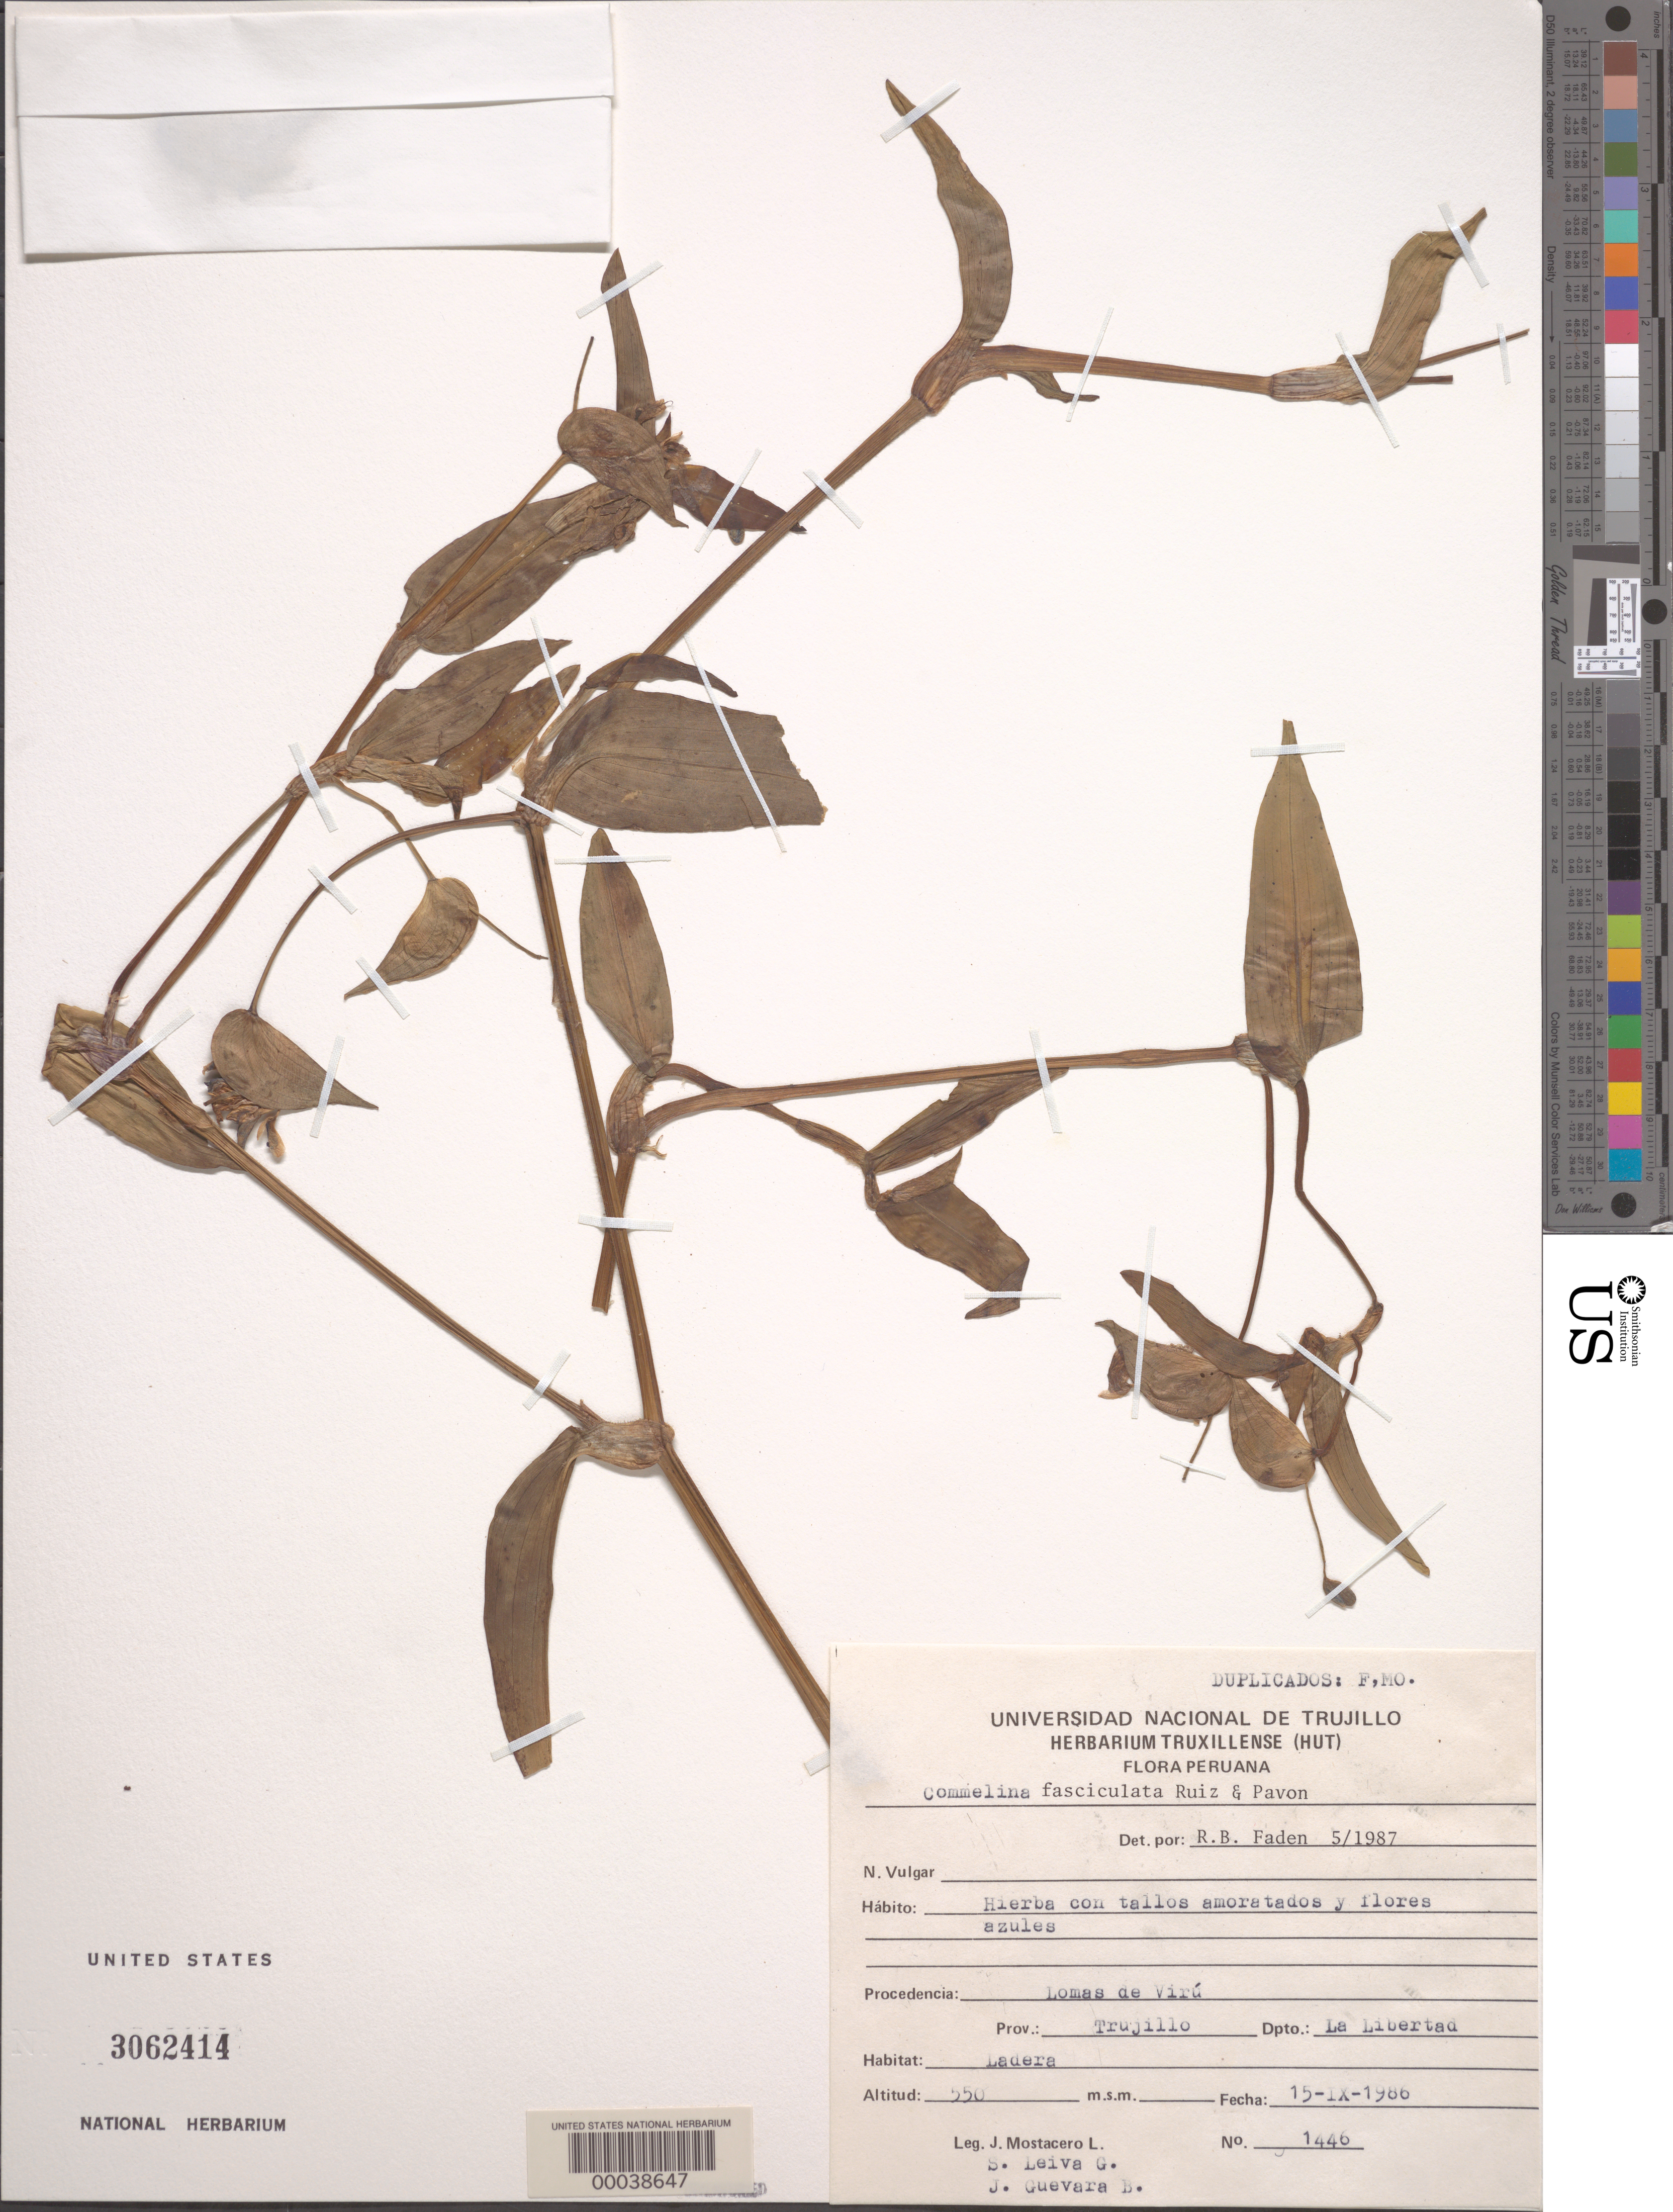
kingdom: Plantae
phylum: Tracheophyta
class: Liliopsida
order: Commelinales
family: Commelinaceae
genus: Commelina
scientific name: Commelina fasciculata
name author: Ruiz & Pav.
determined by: Faden, Robert B., (US), Smithsonian Institution - National Museum of Natural History (UNITED STATES)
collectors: L. Mostacero, S. Leiva G. & J. Guevara B.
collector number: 1446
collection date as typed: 15 Sep 1986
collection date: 1986-09-15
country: Peru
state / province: La Libertad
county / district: Trujillo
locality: Lomas de vira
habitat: Thicket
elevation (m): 550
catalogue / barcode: US 3062414